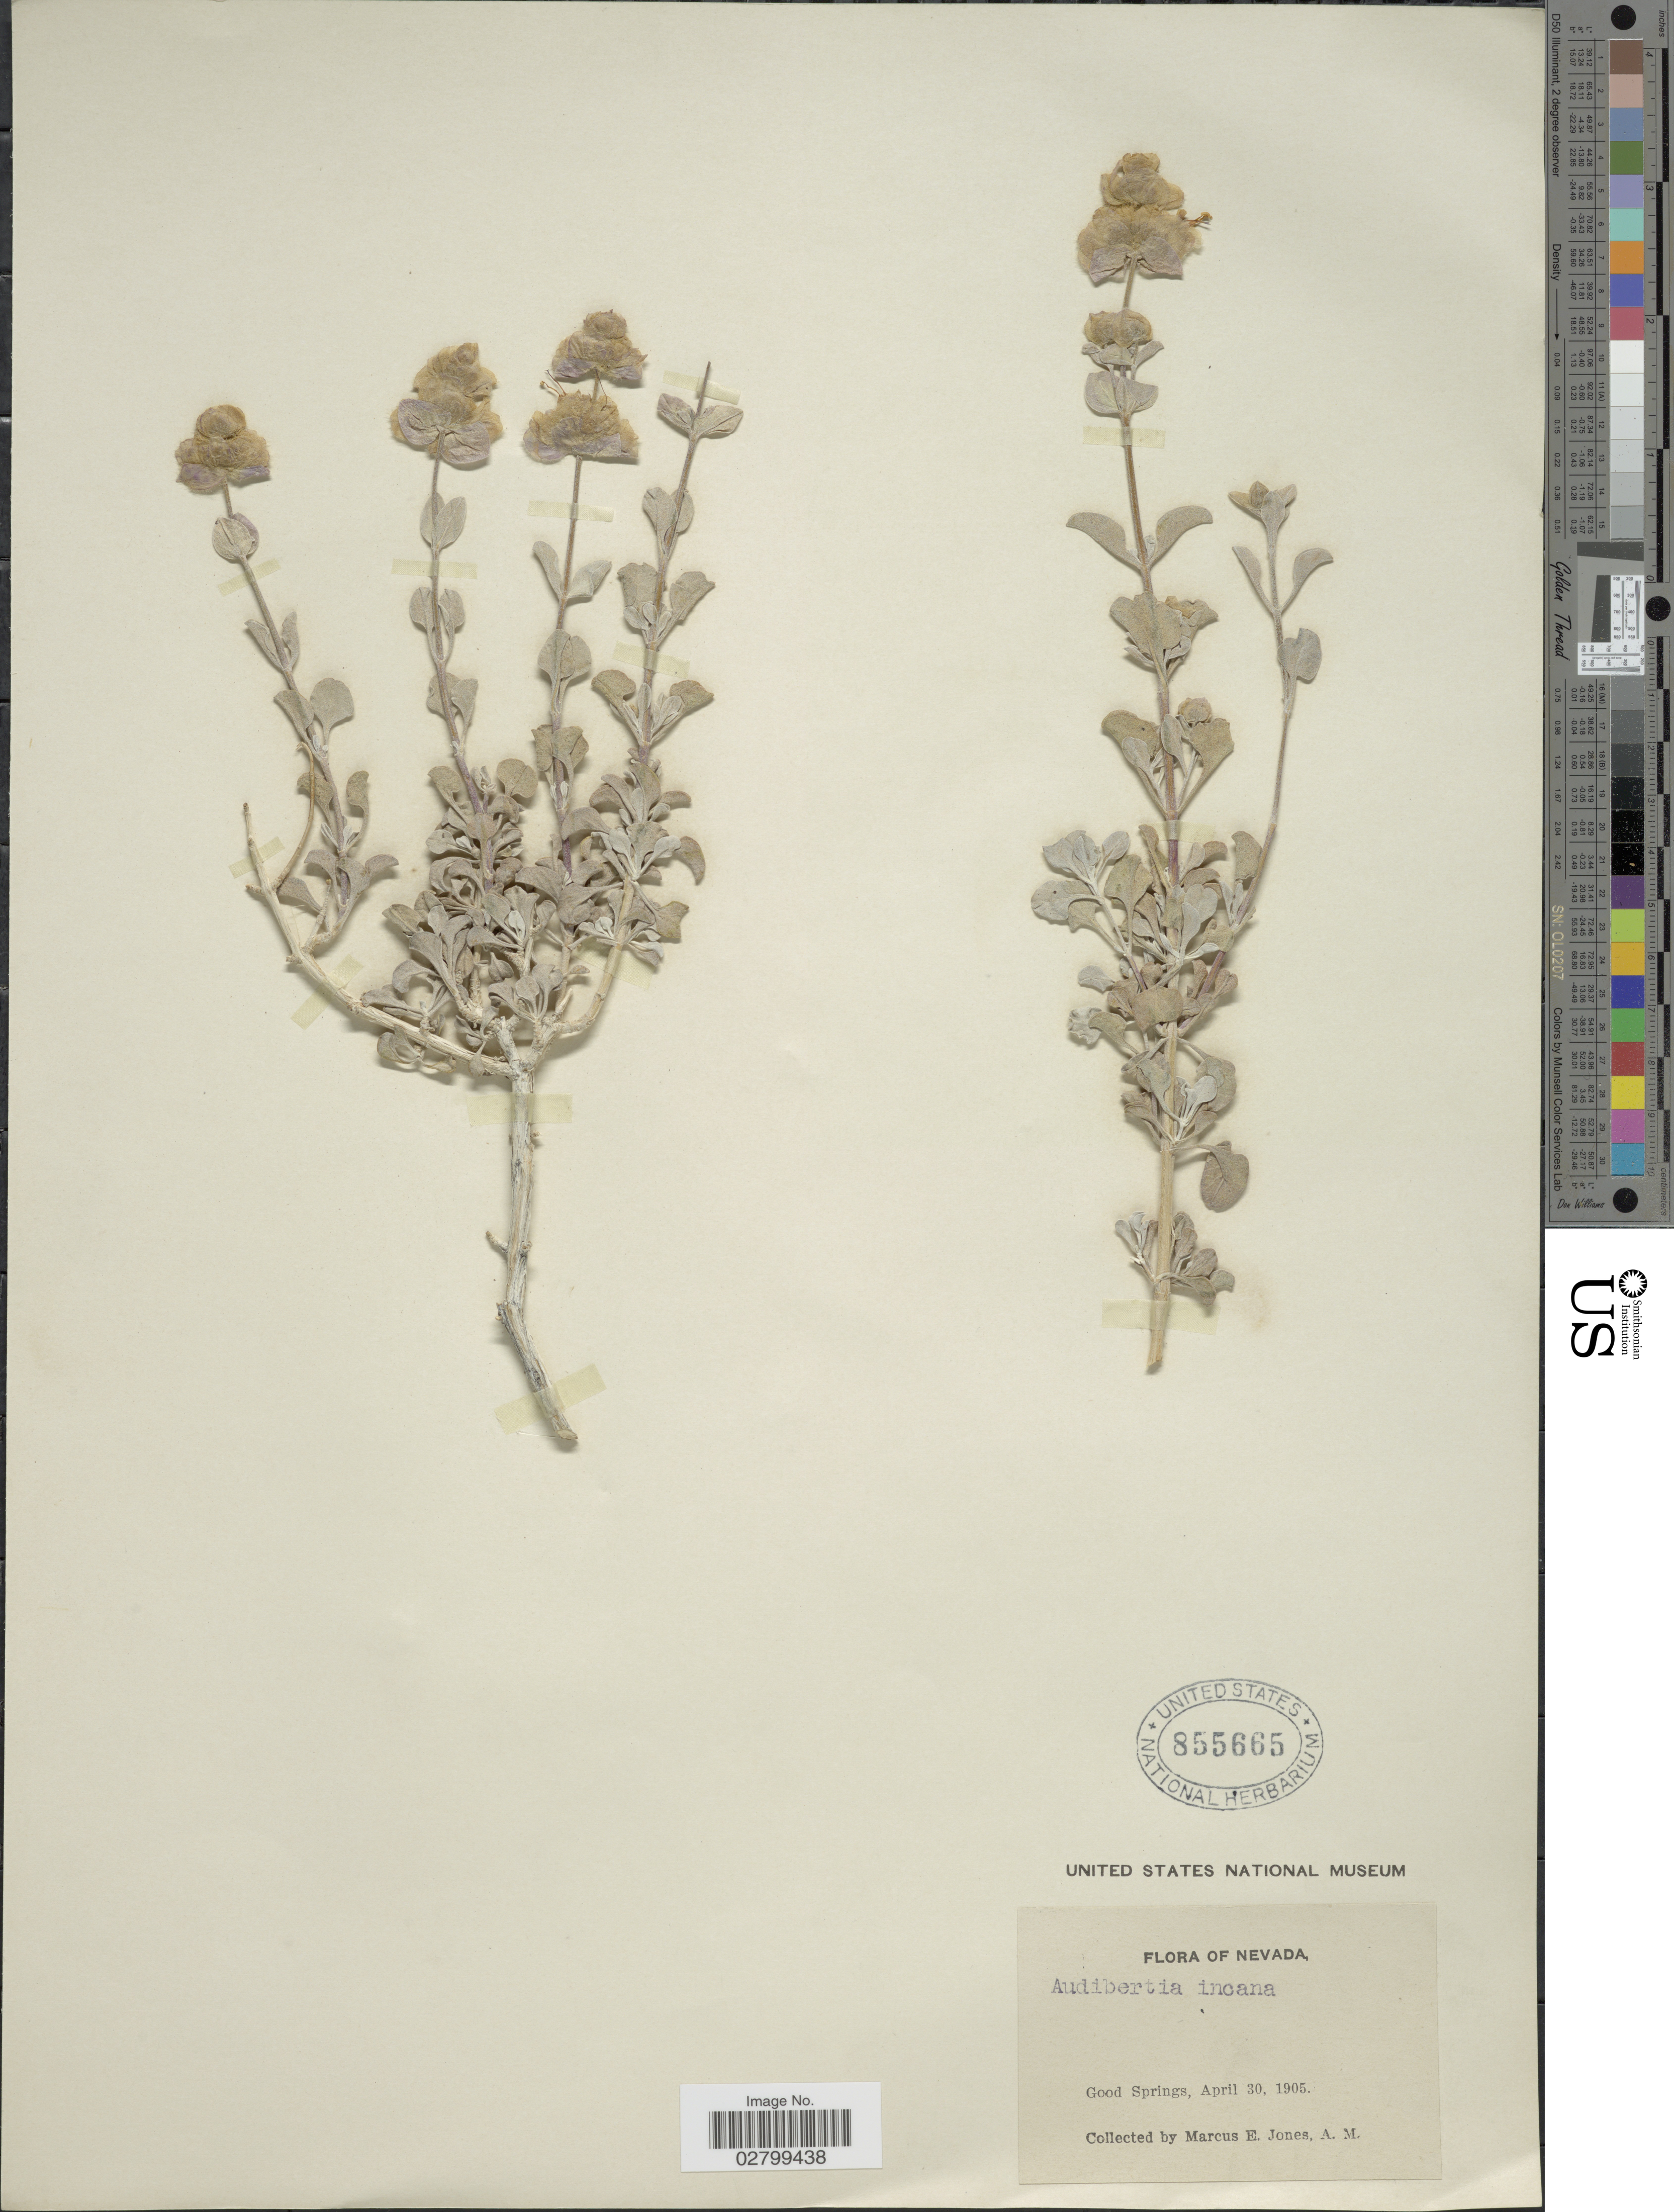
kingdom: Plantae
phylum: Tracheophyta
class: Magnoliopsida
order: Lamiales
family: Lamiaceae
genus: Salvia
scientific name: Salvia dorrii var. incana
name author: (Benth.) Strachan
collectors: M. E. Jones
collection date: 1905-04-30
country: United States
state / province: Nevada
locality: Good Springs.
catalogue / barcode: US 855665